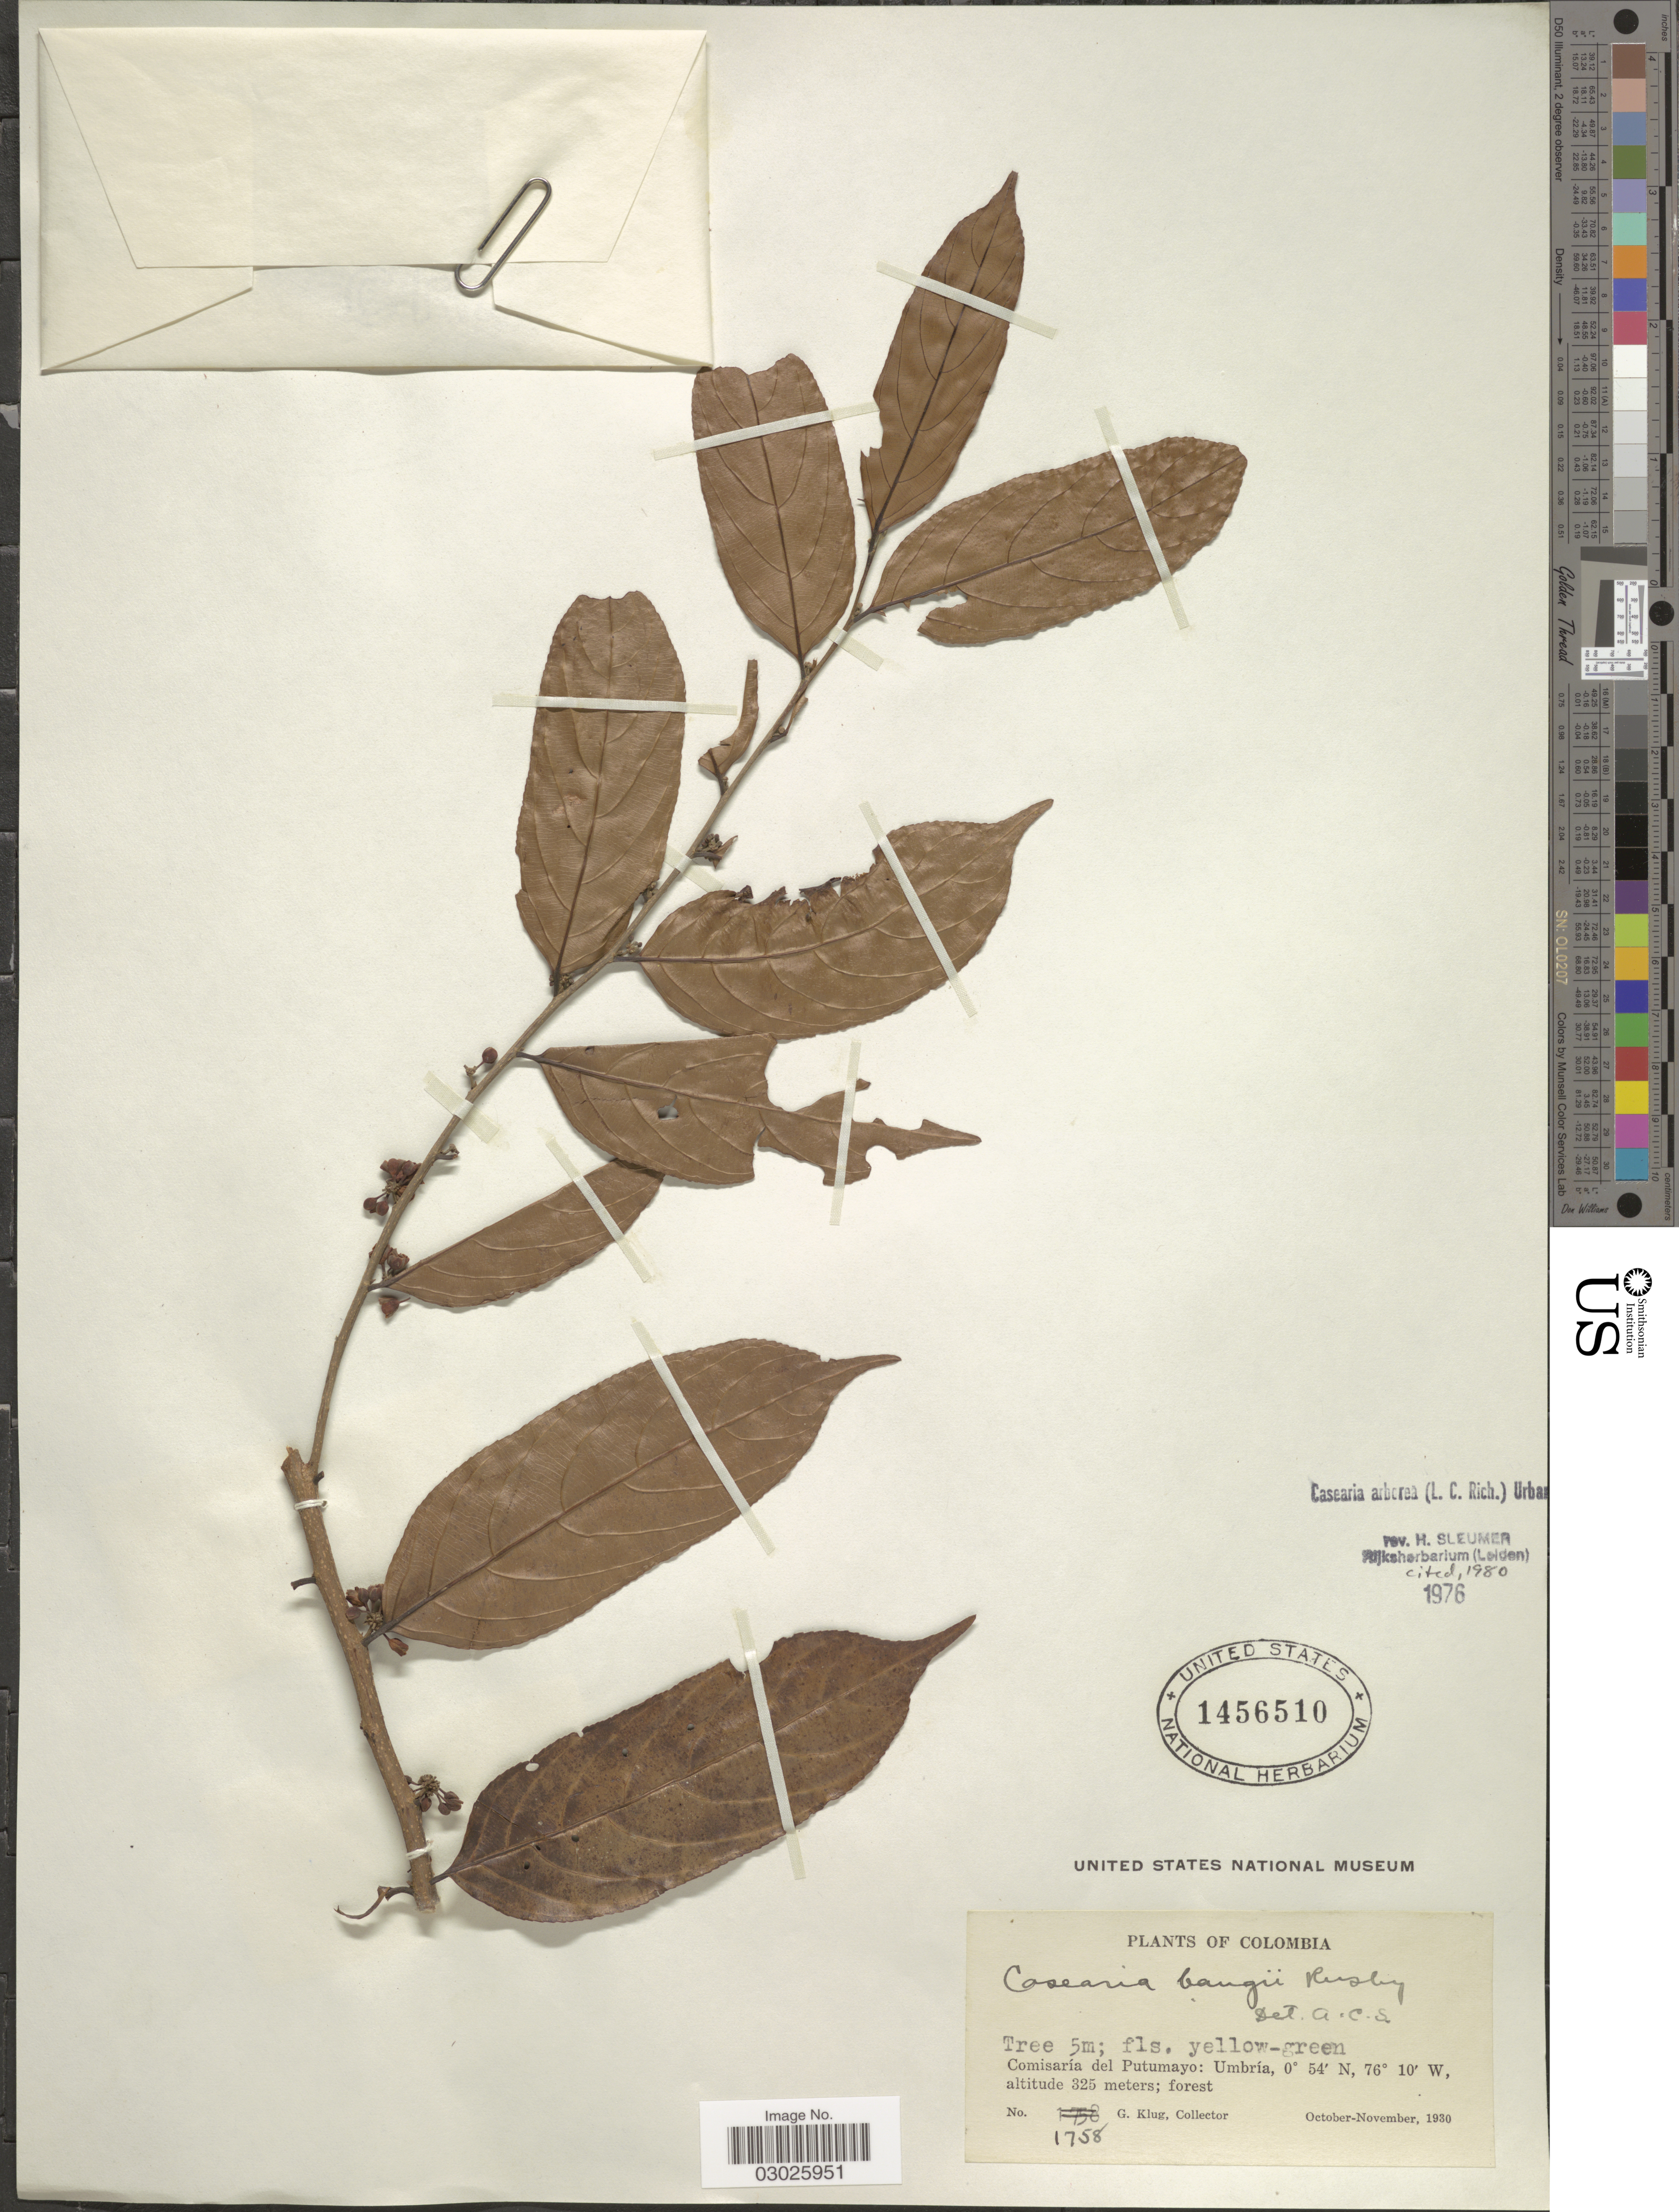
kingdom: Plantae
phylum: Tracheophyta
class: Magnoliopsida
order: Malpighiales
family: Salicaceae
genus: Casearia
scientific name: Casearia arborea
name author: (Rich.) Urb.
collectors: G. Klug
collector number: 1758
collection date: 1930-10/1930-11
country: Colombia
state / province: Putumayo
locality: Comisaría del Putumayo: Umbría.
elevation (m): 325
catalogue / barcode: US 1456510